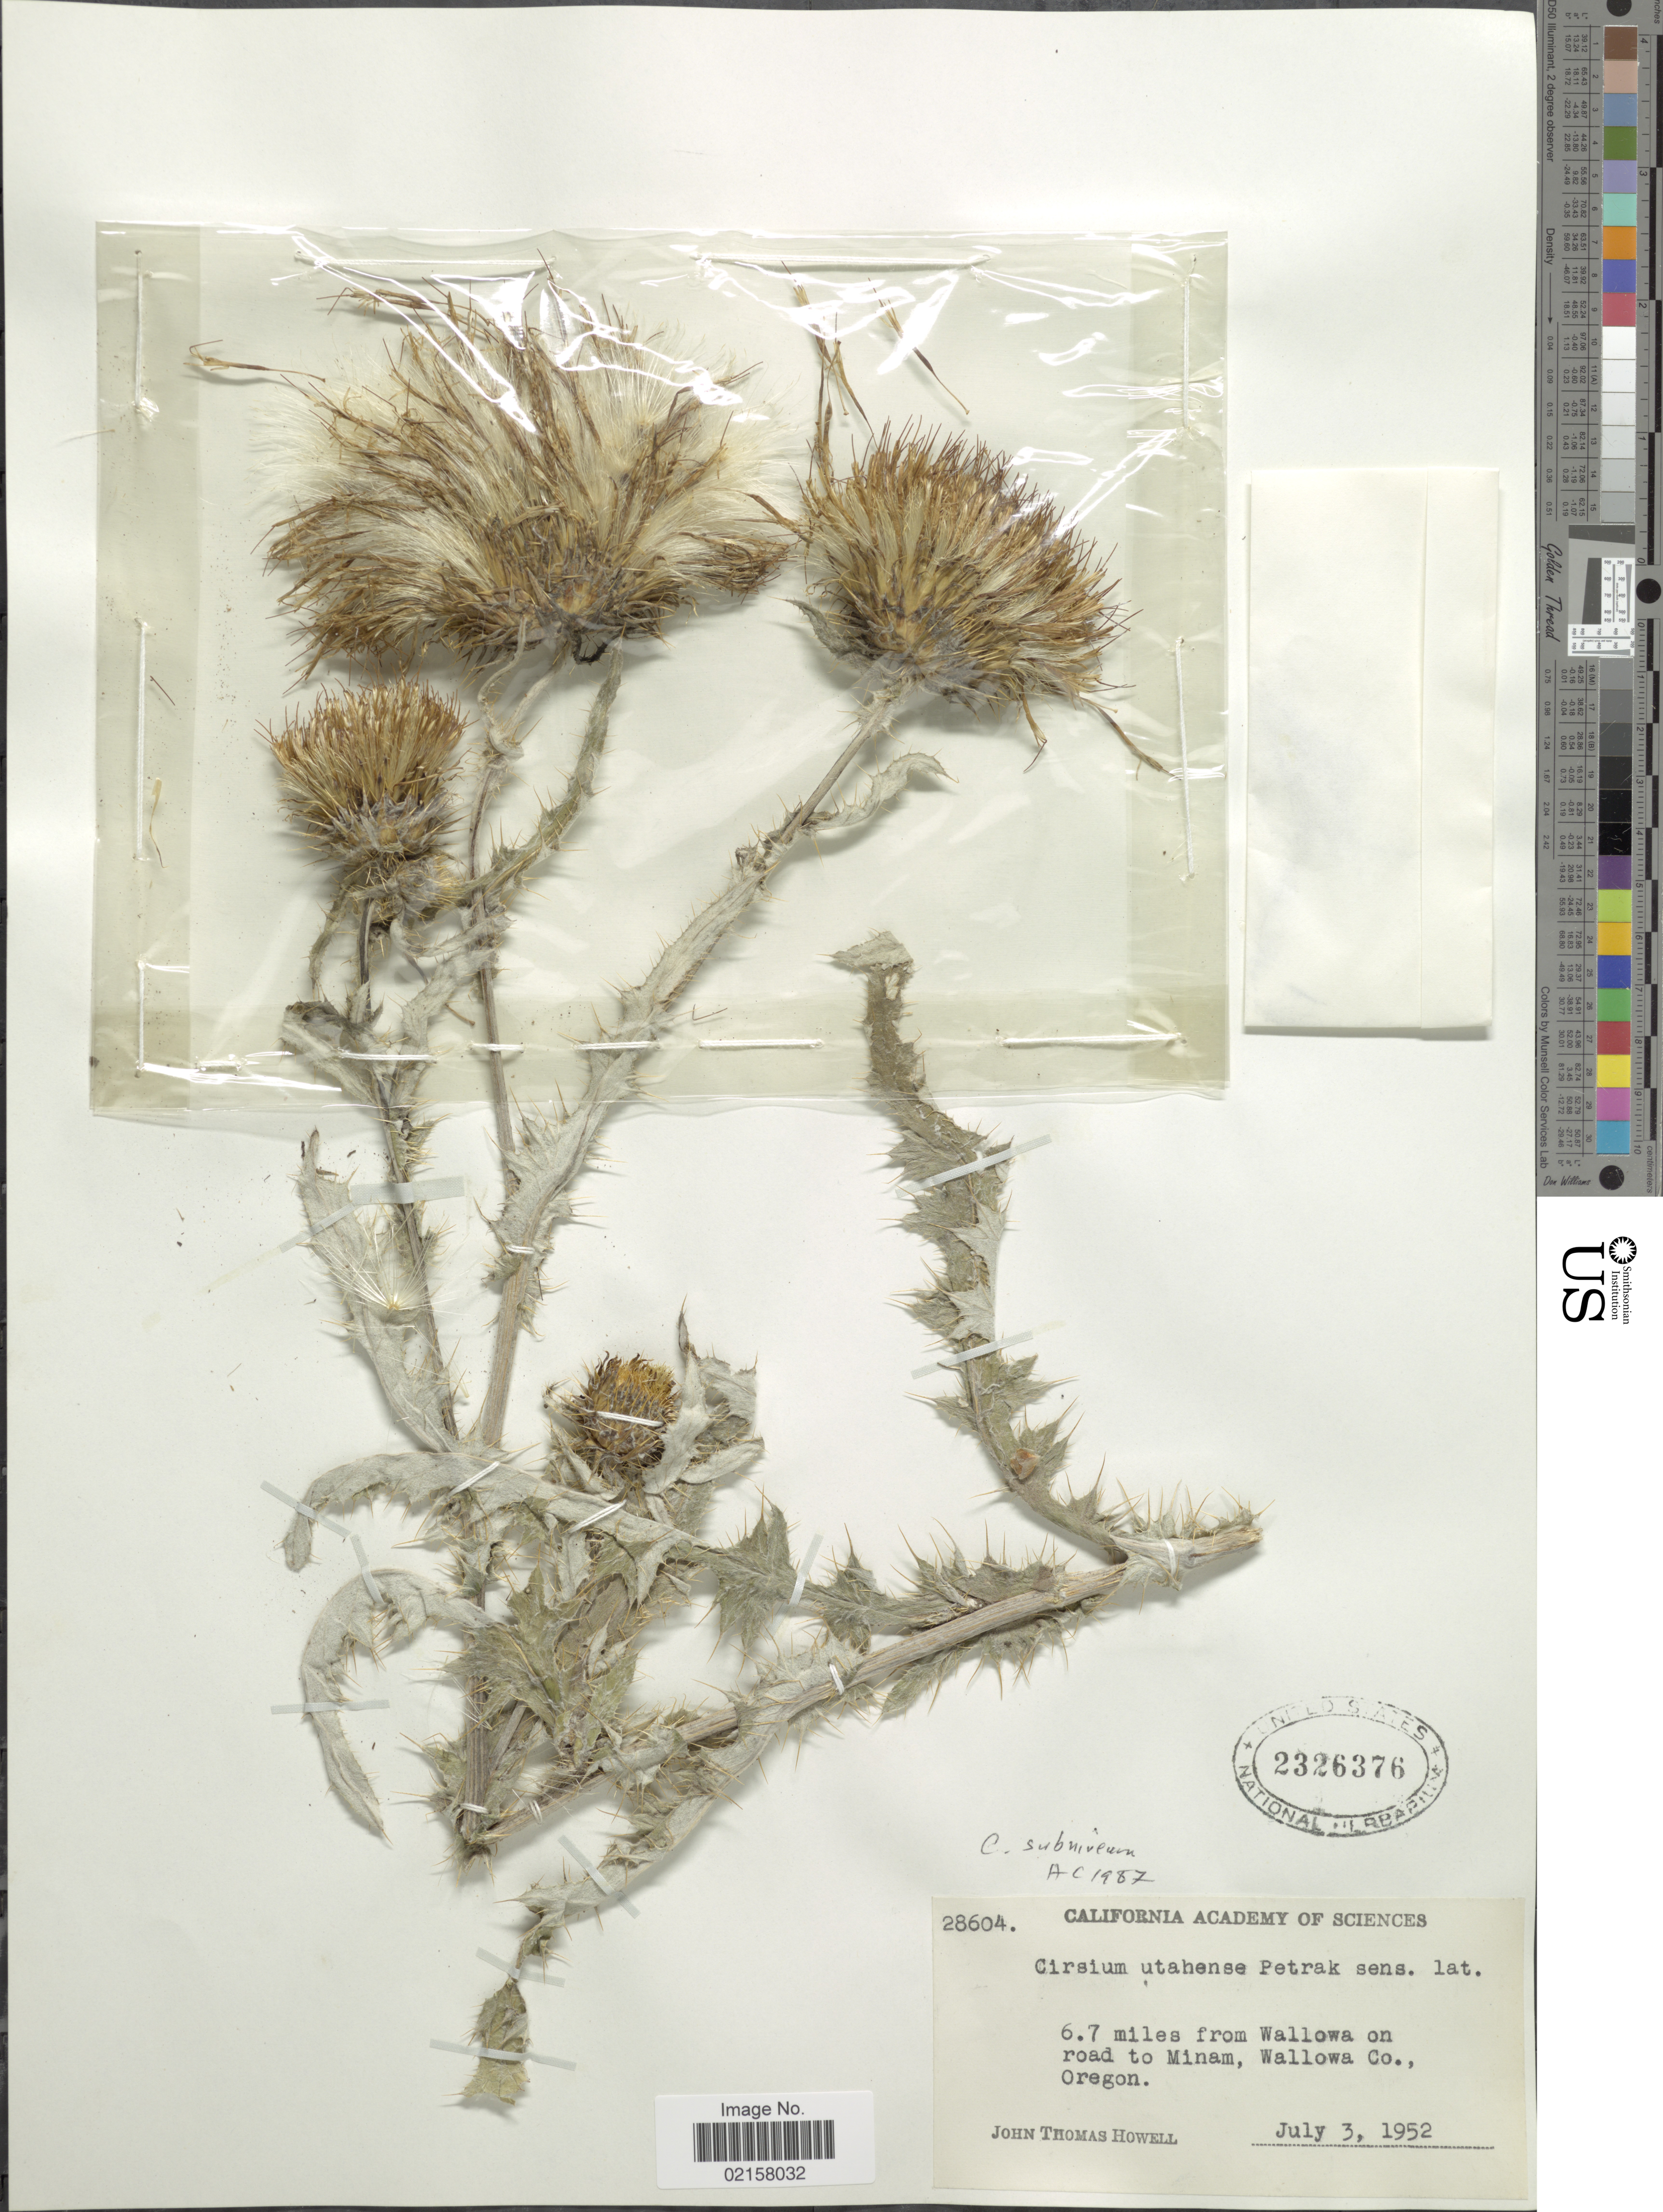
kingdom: Plantae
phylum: Tracheophyta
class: Magnoliopsida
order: Asterales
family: Asteraceae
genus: Cirsium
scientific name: Cirsium neomexicanum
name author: A. Gray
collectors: J. T. Howell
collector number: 28604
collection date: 1952-07-03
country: United States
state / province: Oregon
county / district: Wallowa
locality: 6.7 miles from Wallowa on road to Minam, Wallowa Co.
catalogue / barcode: US 2326376